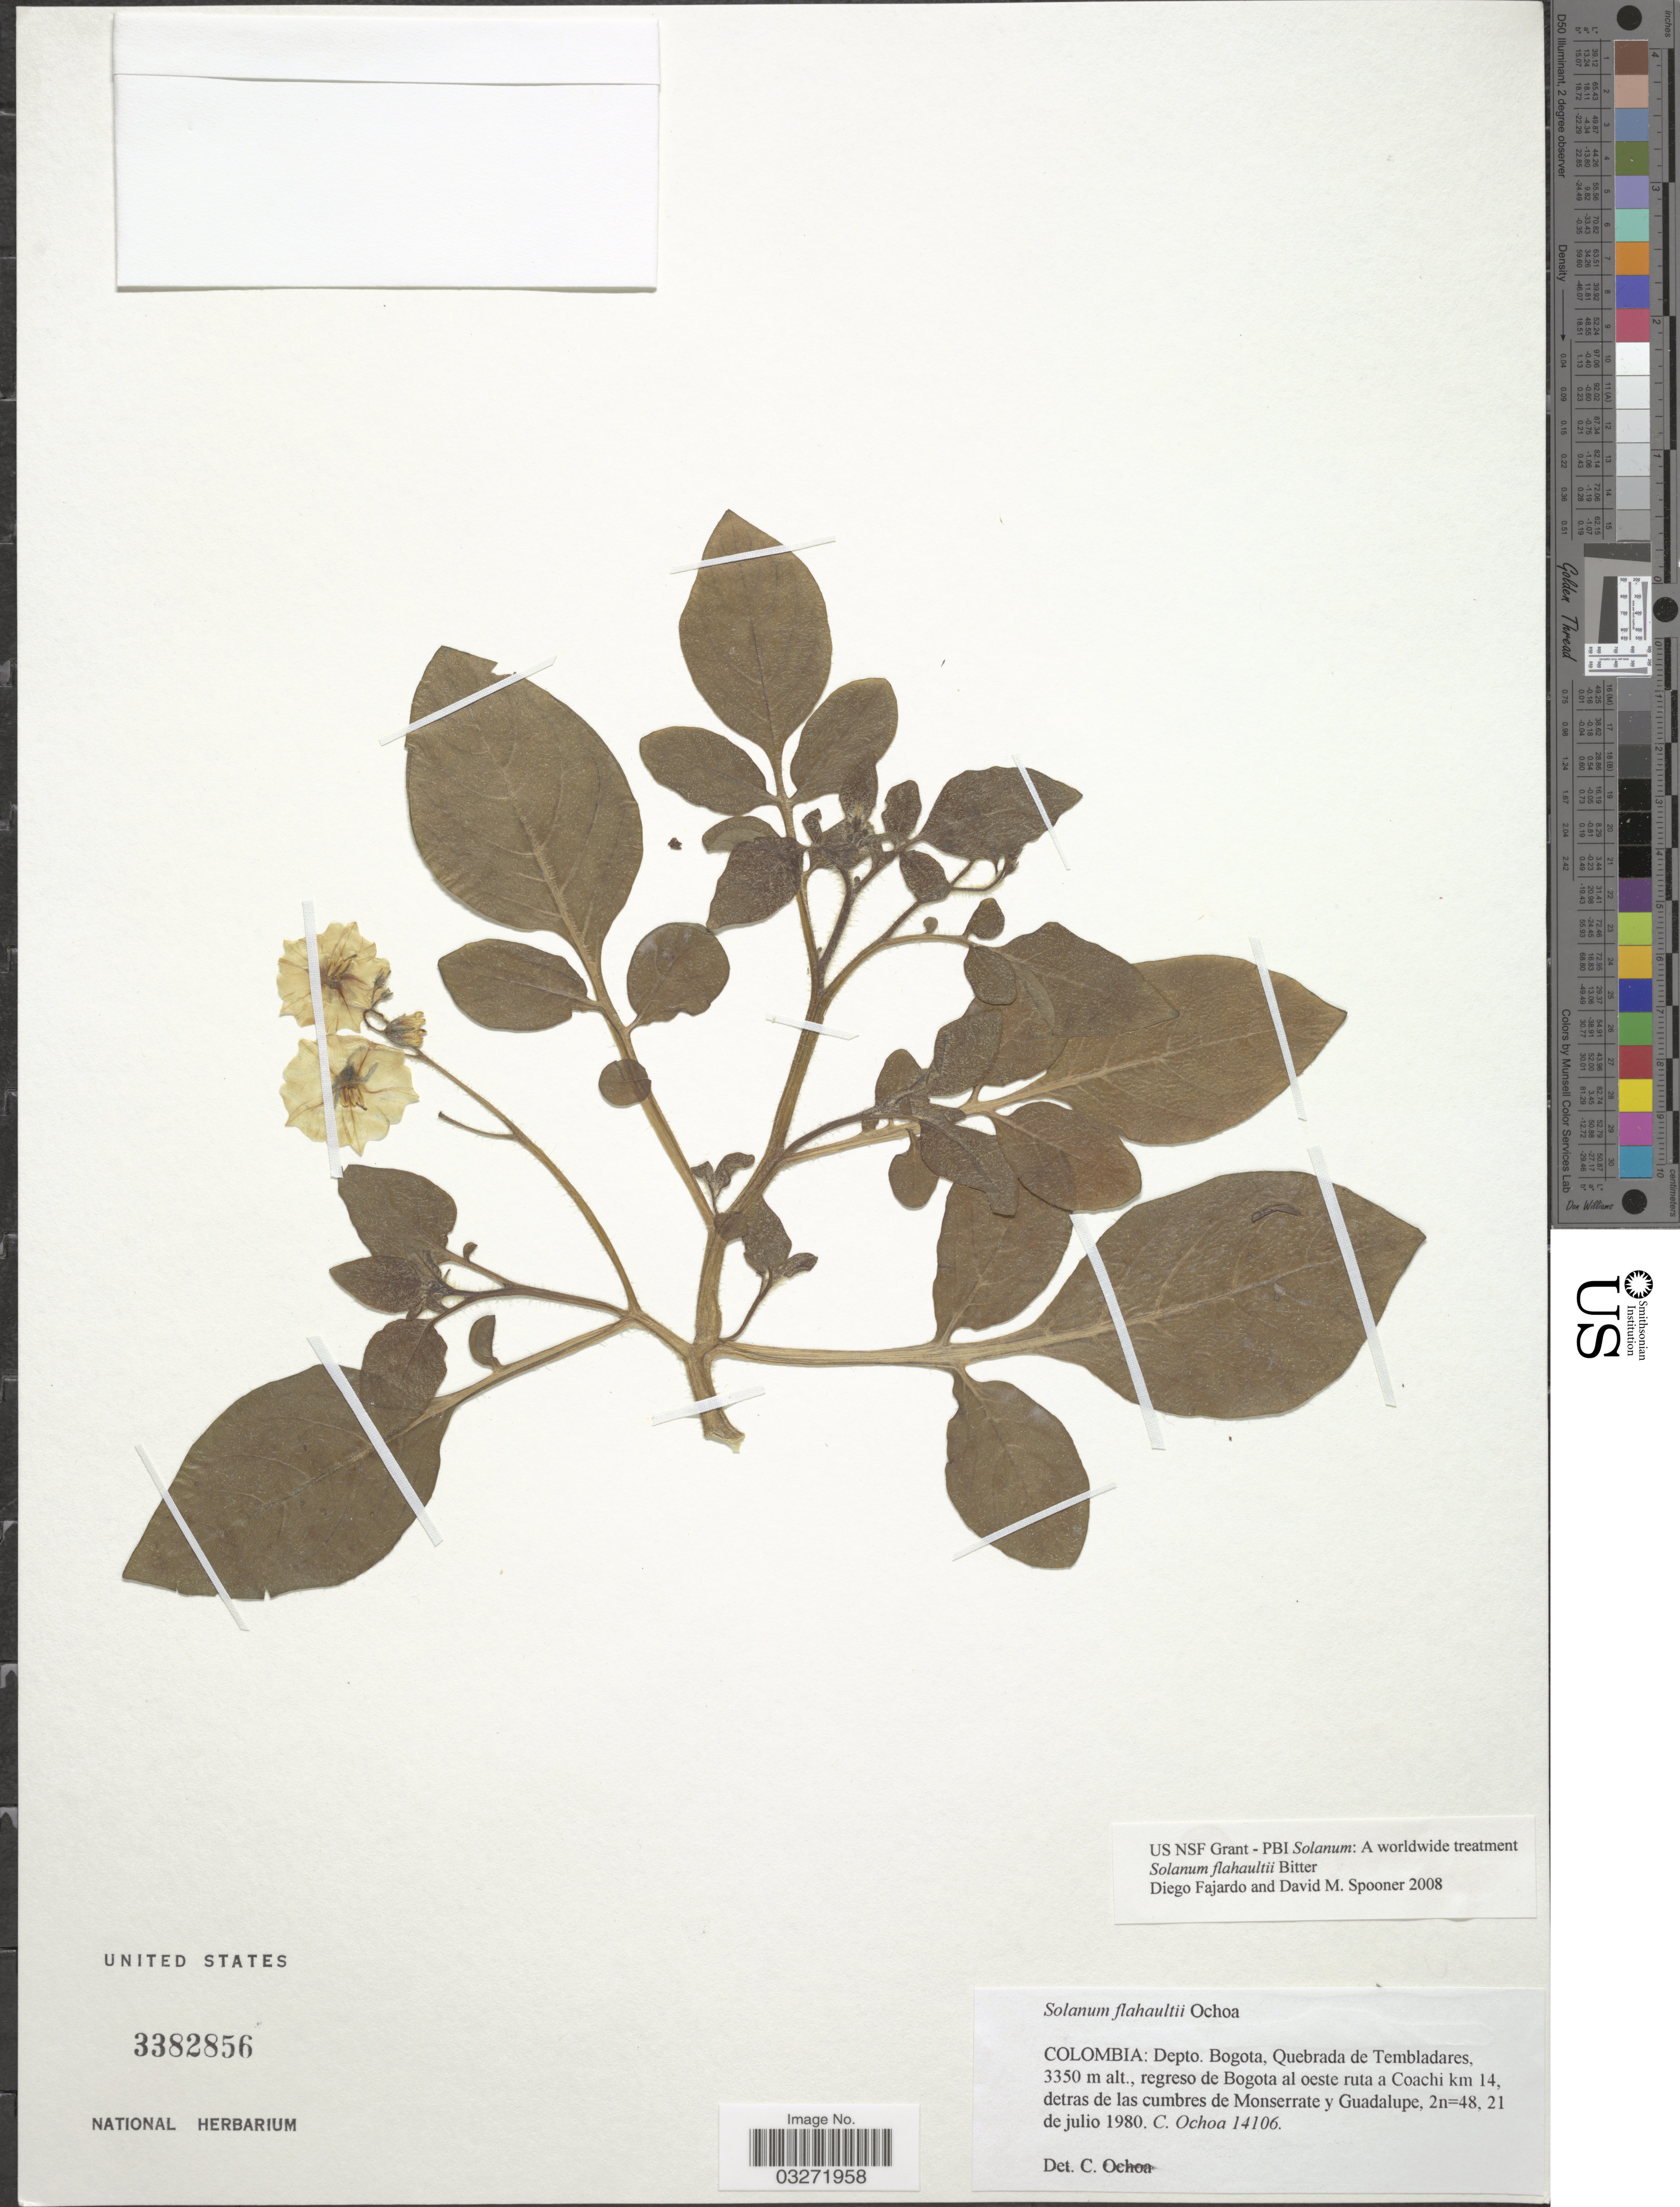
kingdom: Plantae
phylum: Tracheophyta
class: Magnoliopsida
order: Solanales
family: Solanaceae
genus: Solanum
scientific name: Solanum flahaultii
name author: Bitter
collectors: C. Ochoa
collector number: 14106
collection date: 1980-07-21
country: Colombia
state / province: Bogota D.C.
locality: Depto. Bogota, Quebrada de Tembladares, regreso de Bogota al oeste ruta a Ciachi km 14, detras de las cumbres de Monserrate y Guadalupe.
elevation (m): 3350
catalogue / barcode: US 3382856